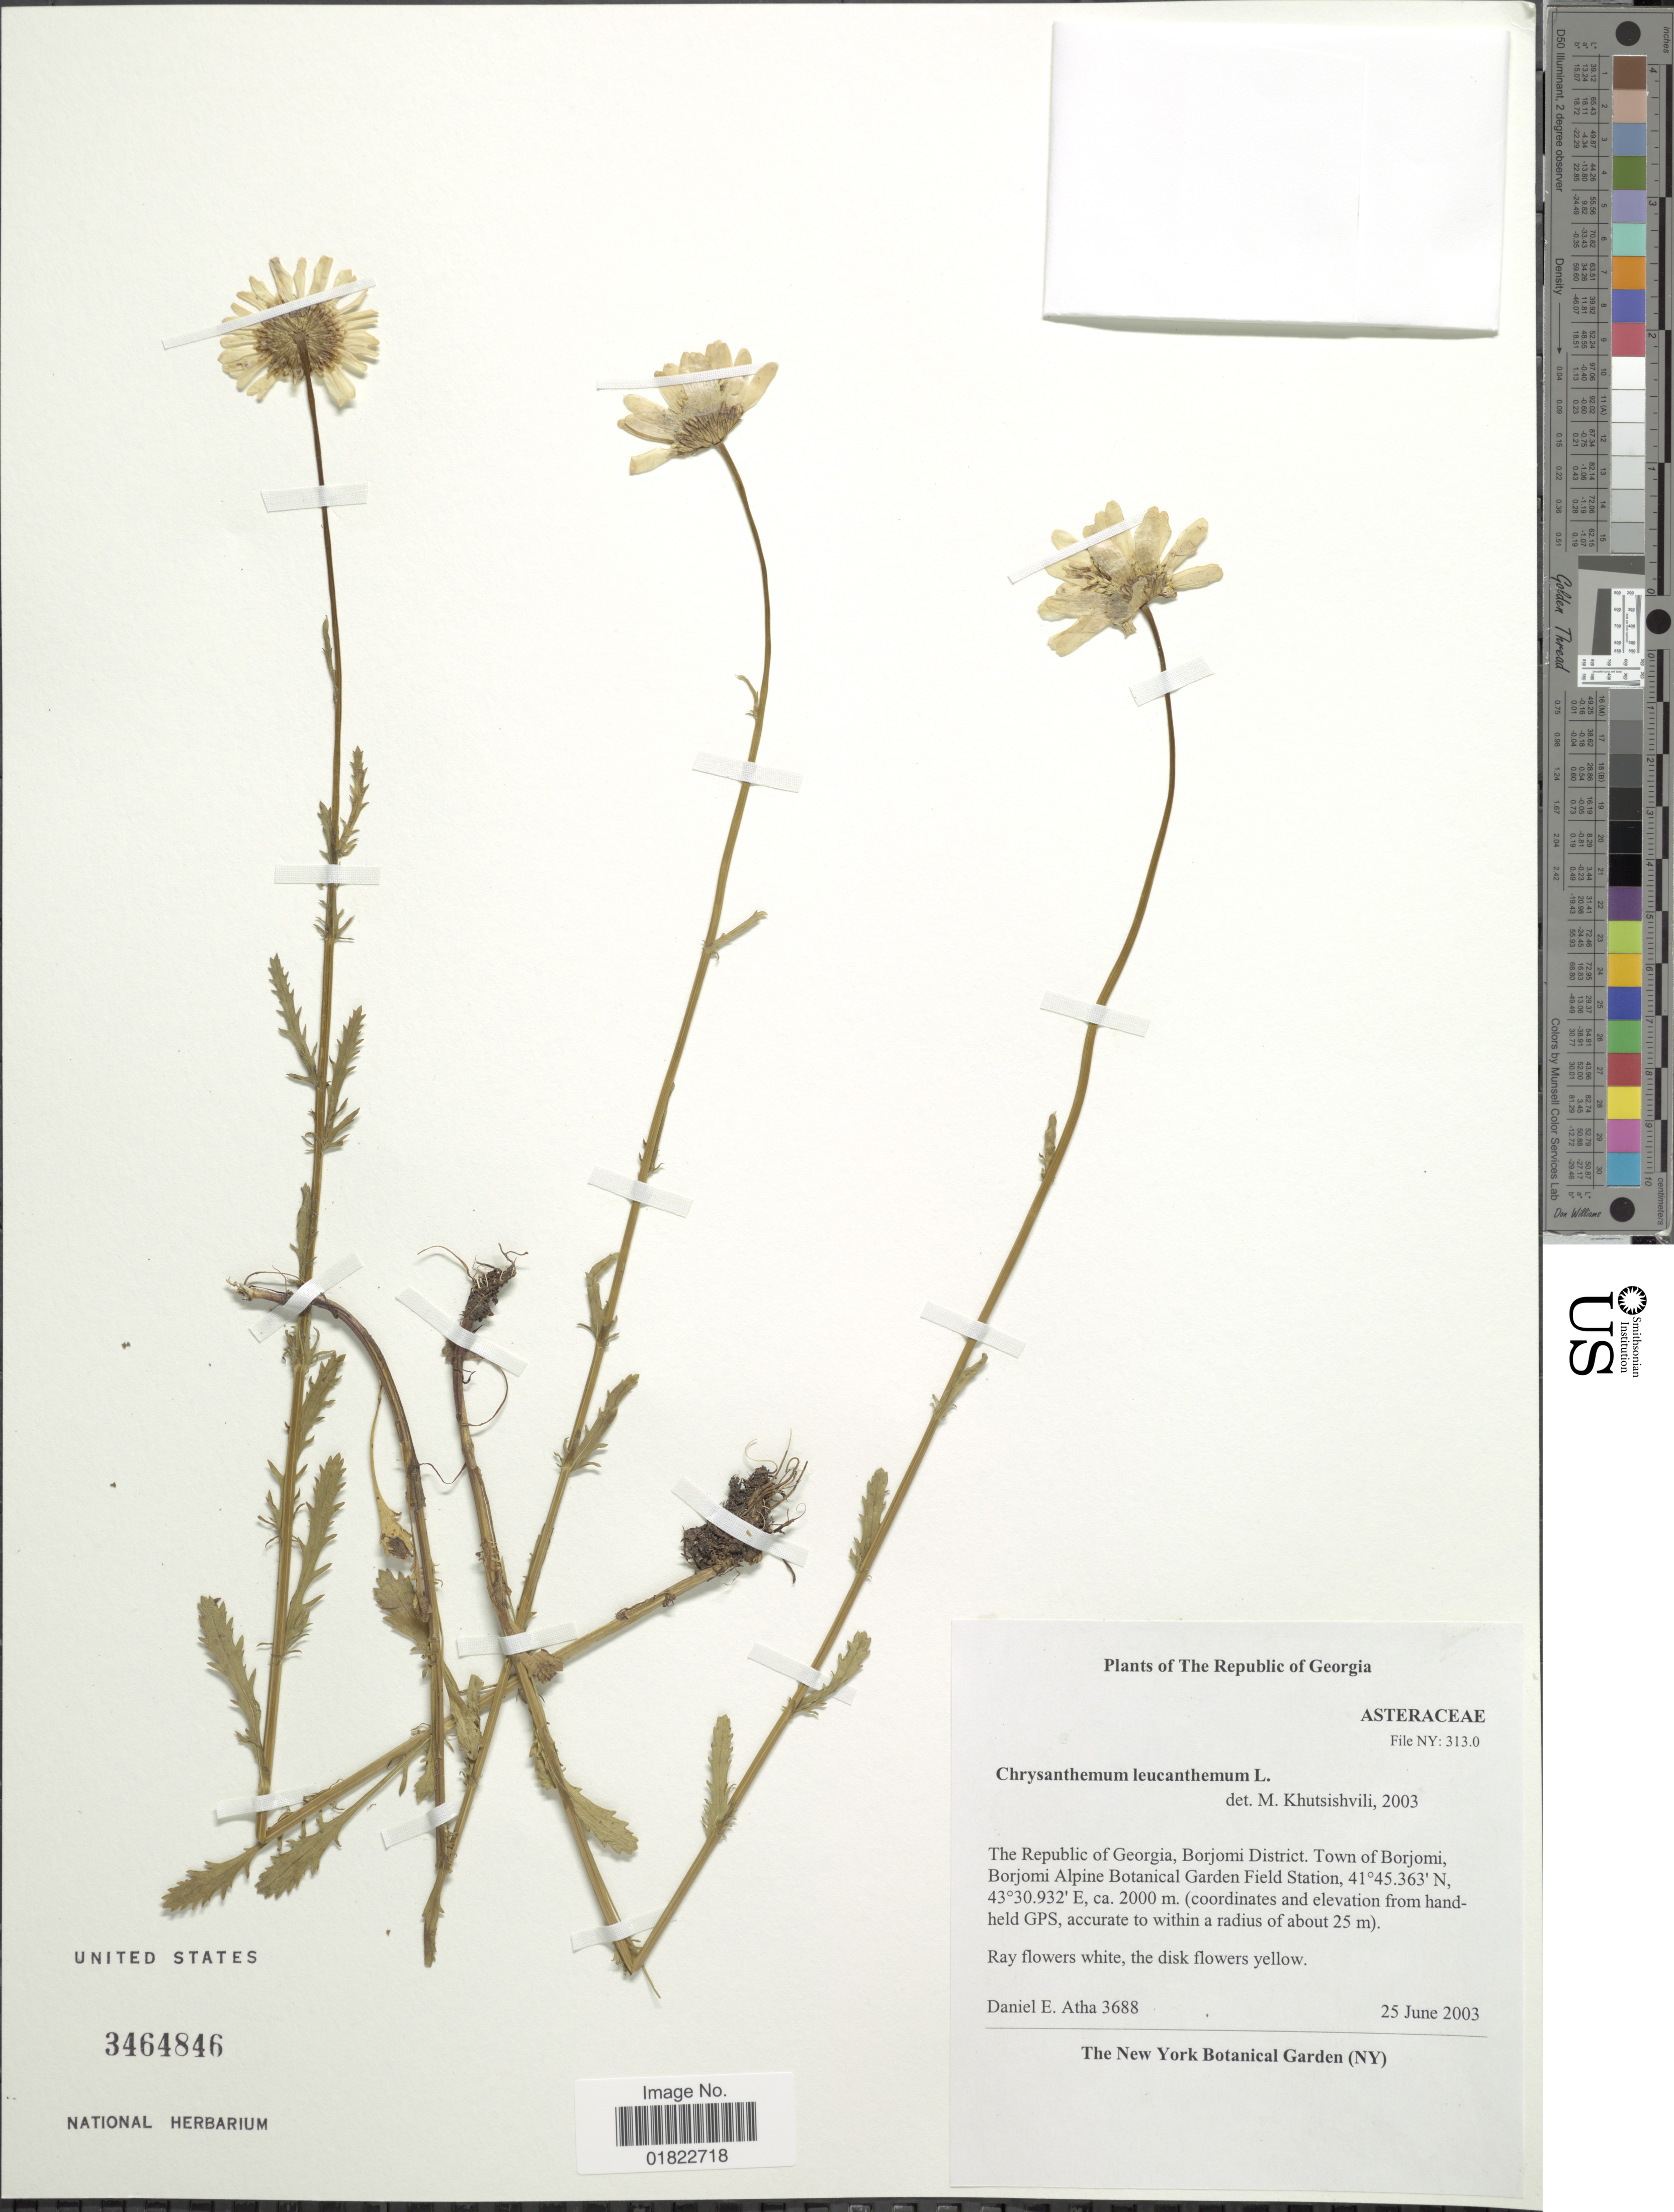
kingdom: Plantae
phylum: Tracheophyta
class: Magnoliopsida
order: Asterales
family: Asteraceae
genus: Leucanthemum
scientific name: Leucanthemum vulgare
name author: Lam.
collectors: D. Atha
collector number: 3688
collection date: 2003-06-25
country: Georgia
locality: The republic of Georgia. Borjomi District, Town of Borjomi,Borjomi Alpine botanical Garden Field Station.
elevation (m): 2000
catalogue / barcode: US 3464846